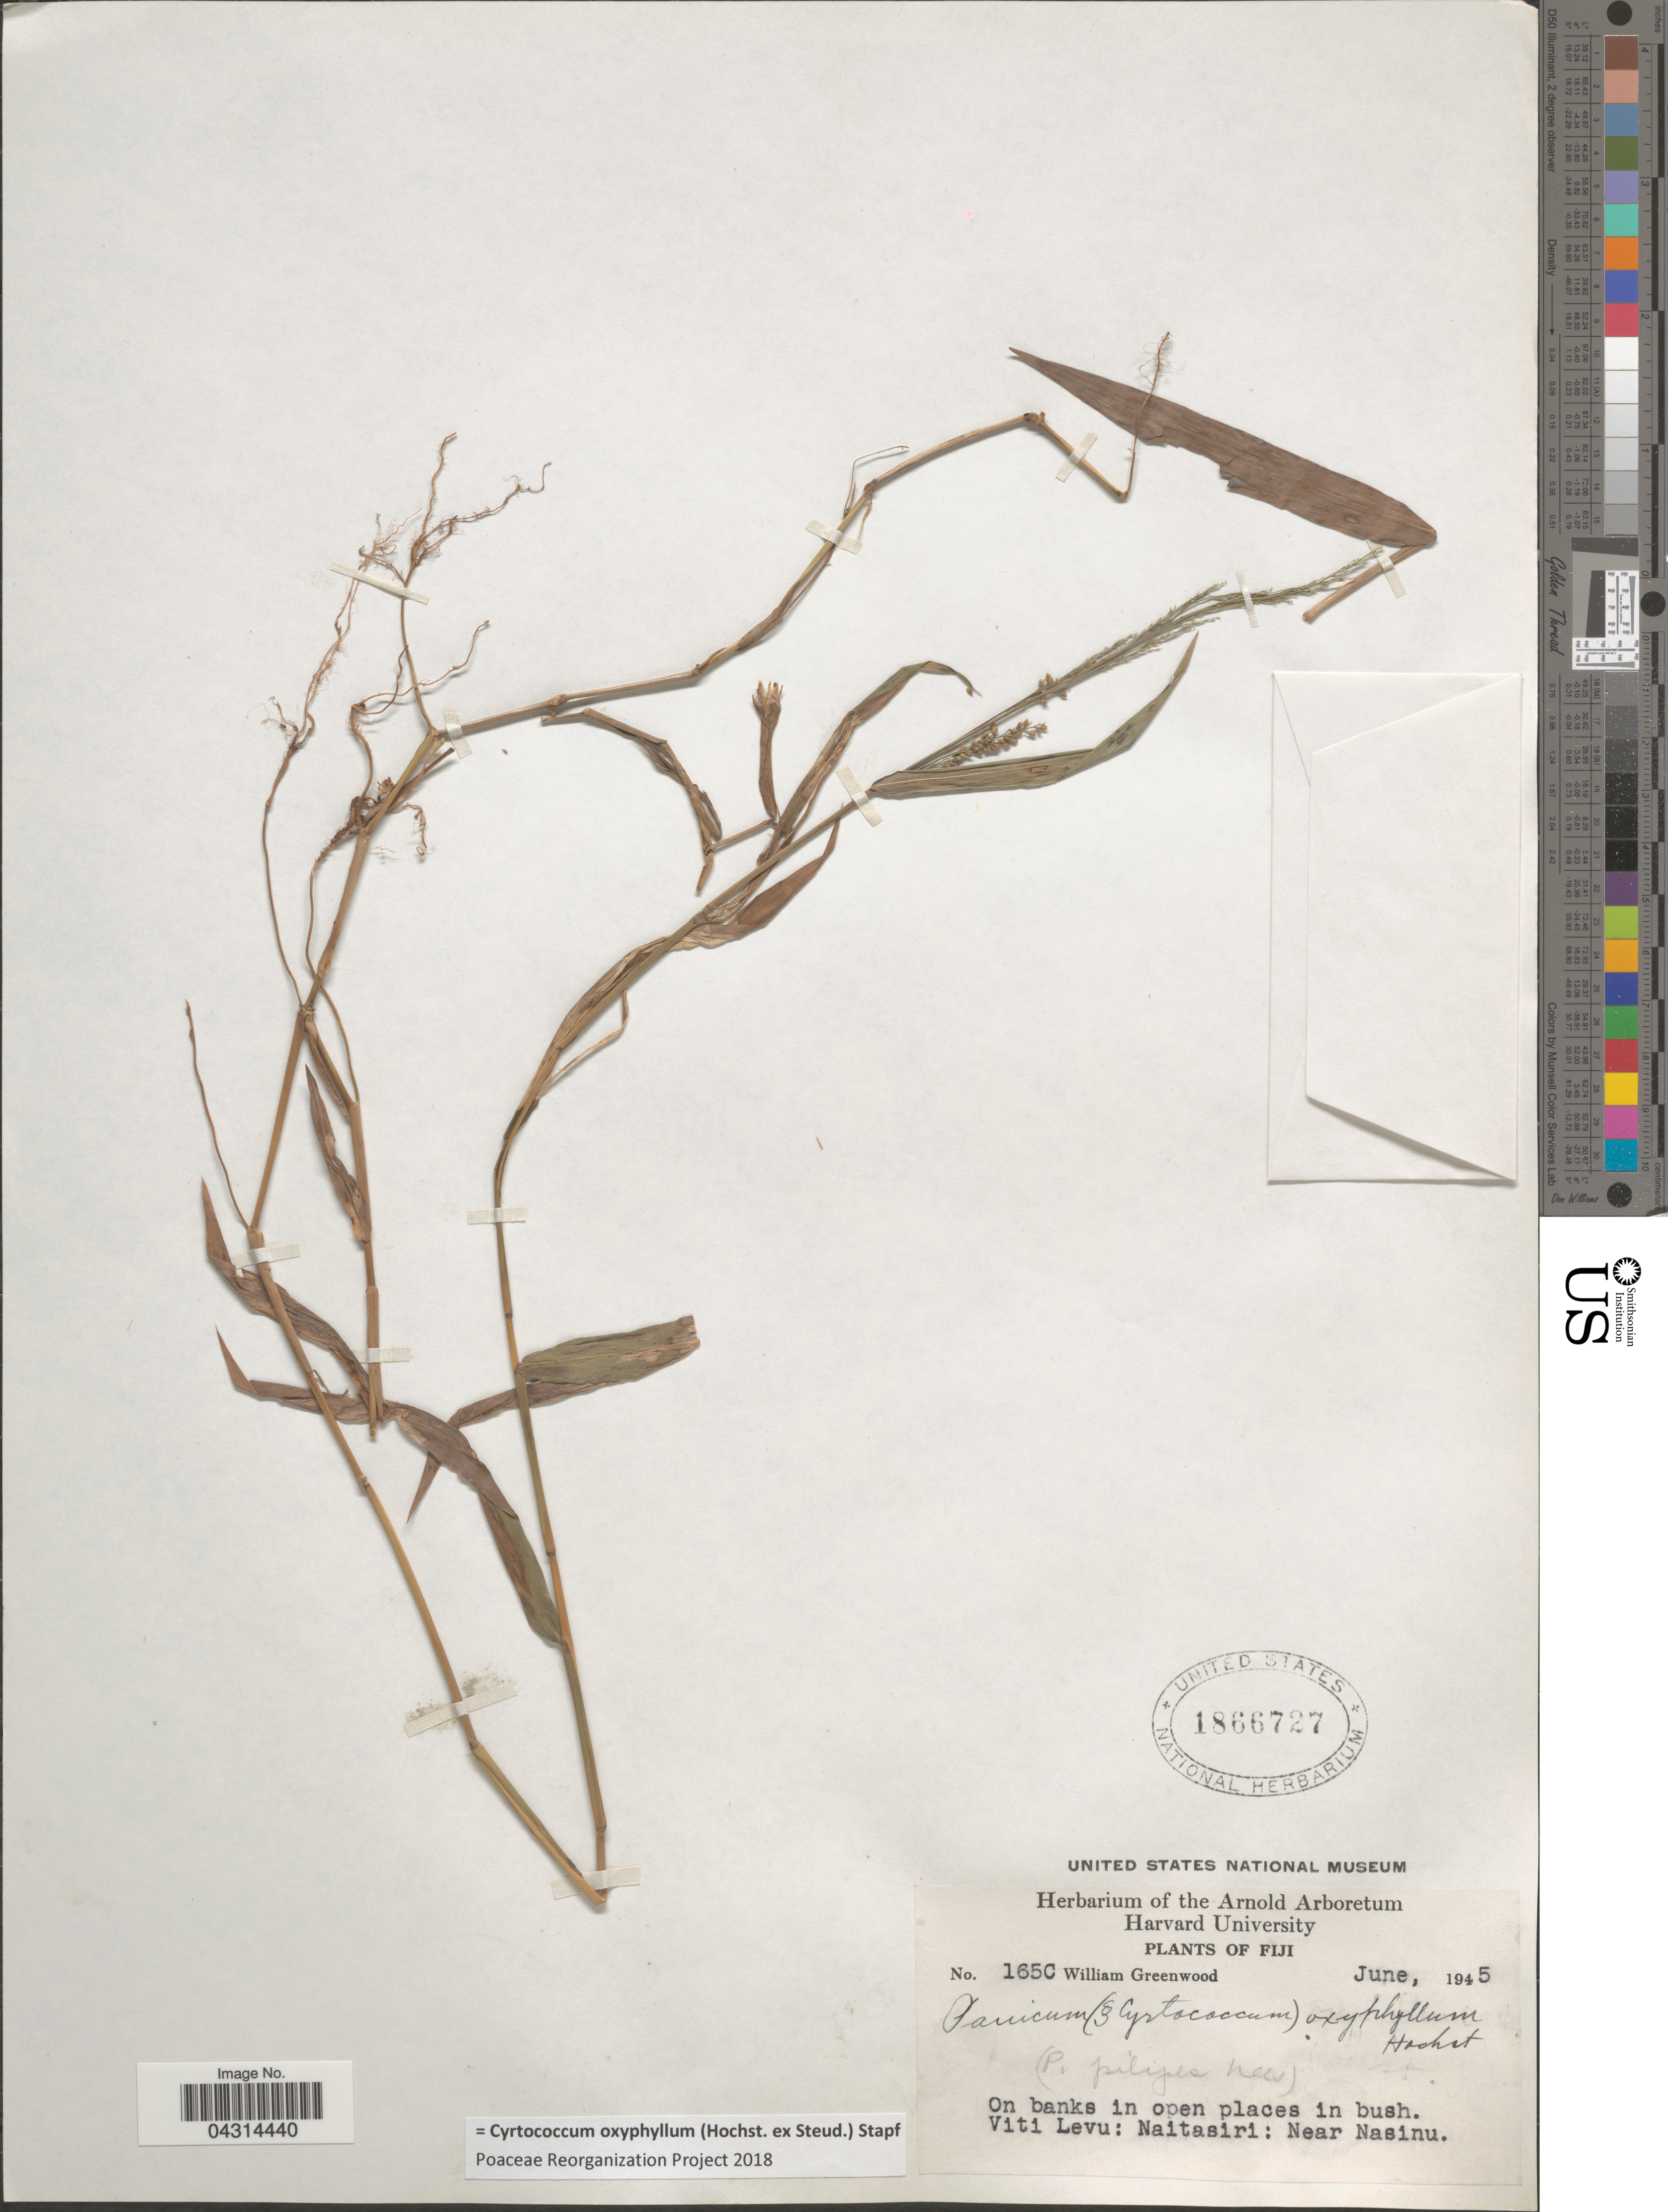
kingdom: Plantae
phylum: Tracheophyta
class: Liliopsida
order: Poales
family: Poaceae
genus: Cyrtococcum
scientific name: Cyrtococcum oxyphyllum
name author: (Steud.) Stapf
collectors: W. Greenwood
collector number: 165C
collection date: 1945-06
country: Fiji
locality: On banks in open places in bush. Viti Levu: Naitasiri: Near Nasinu.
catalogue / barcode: US 1866727